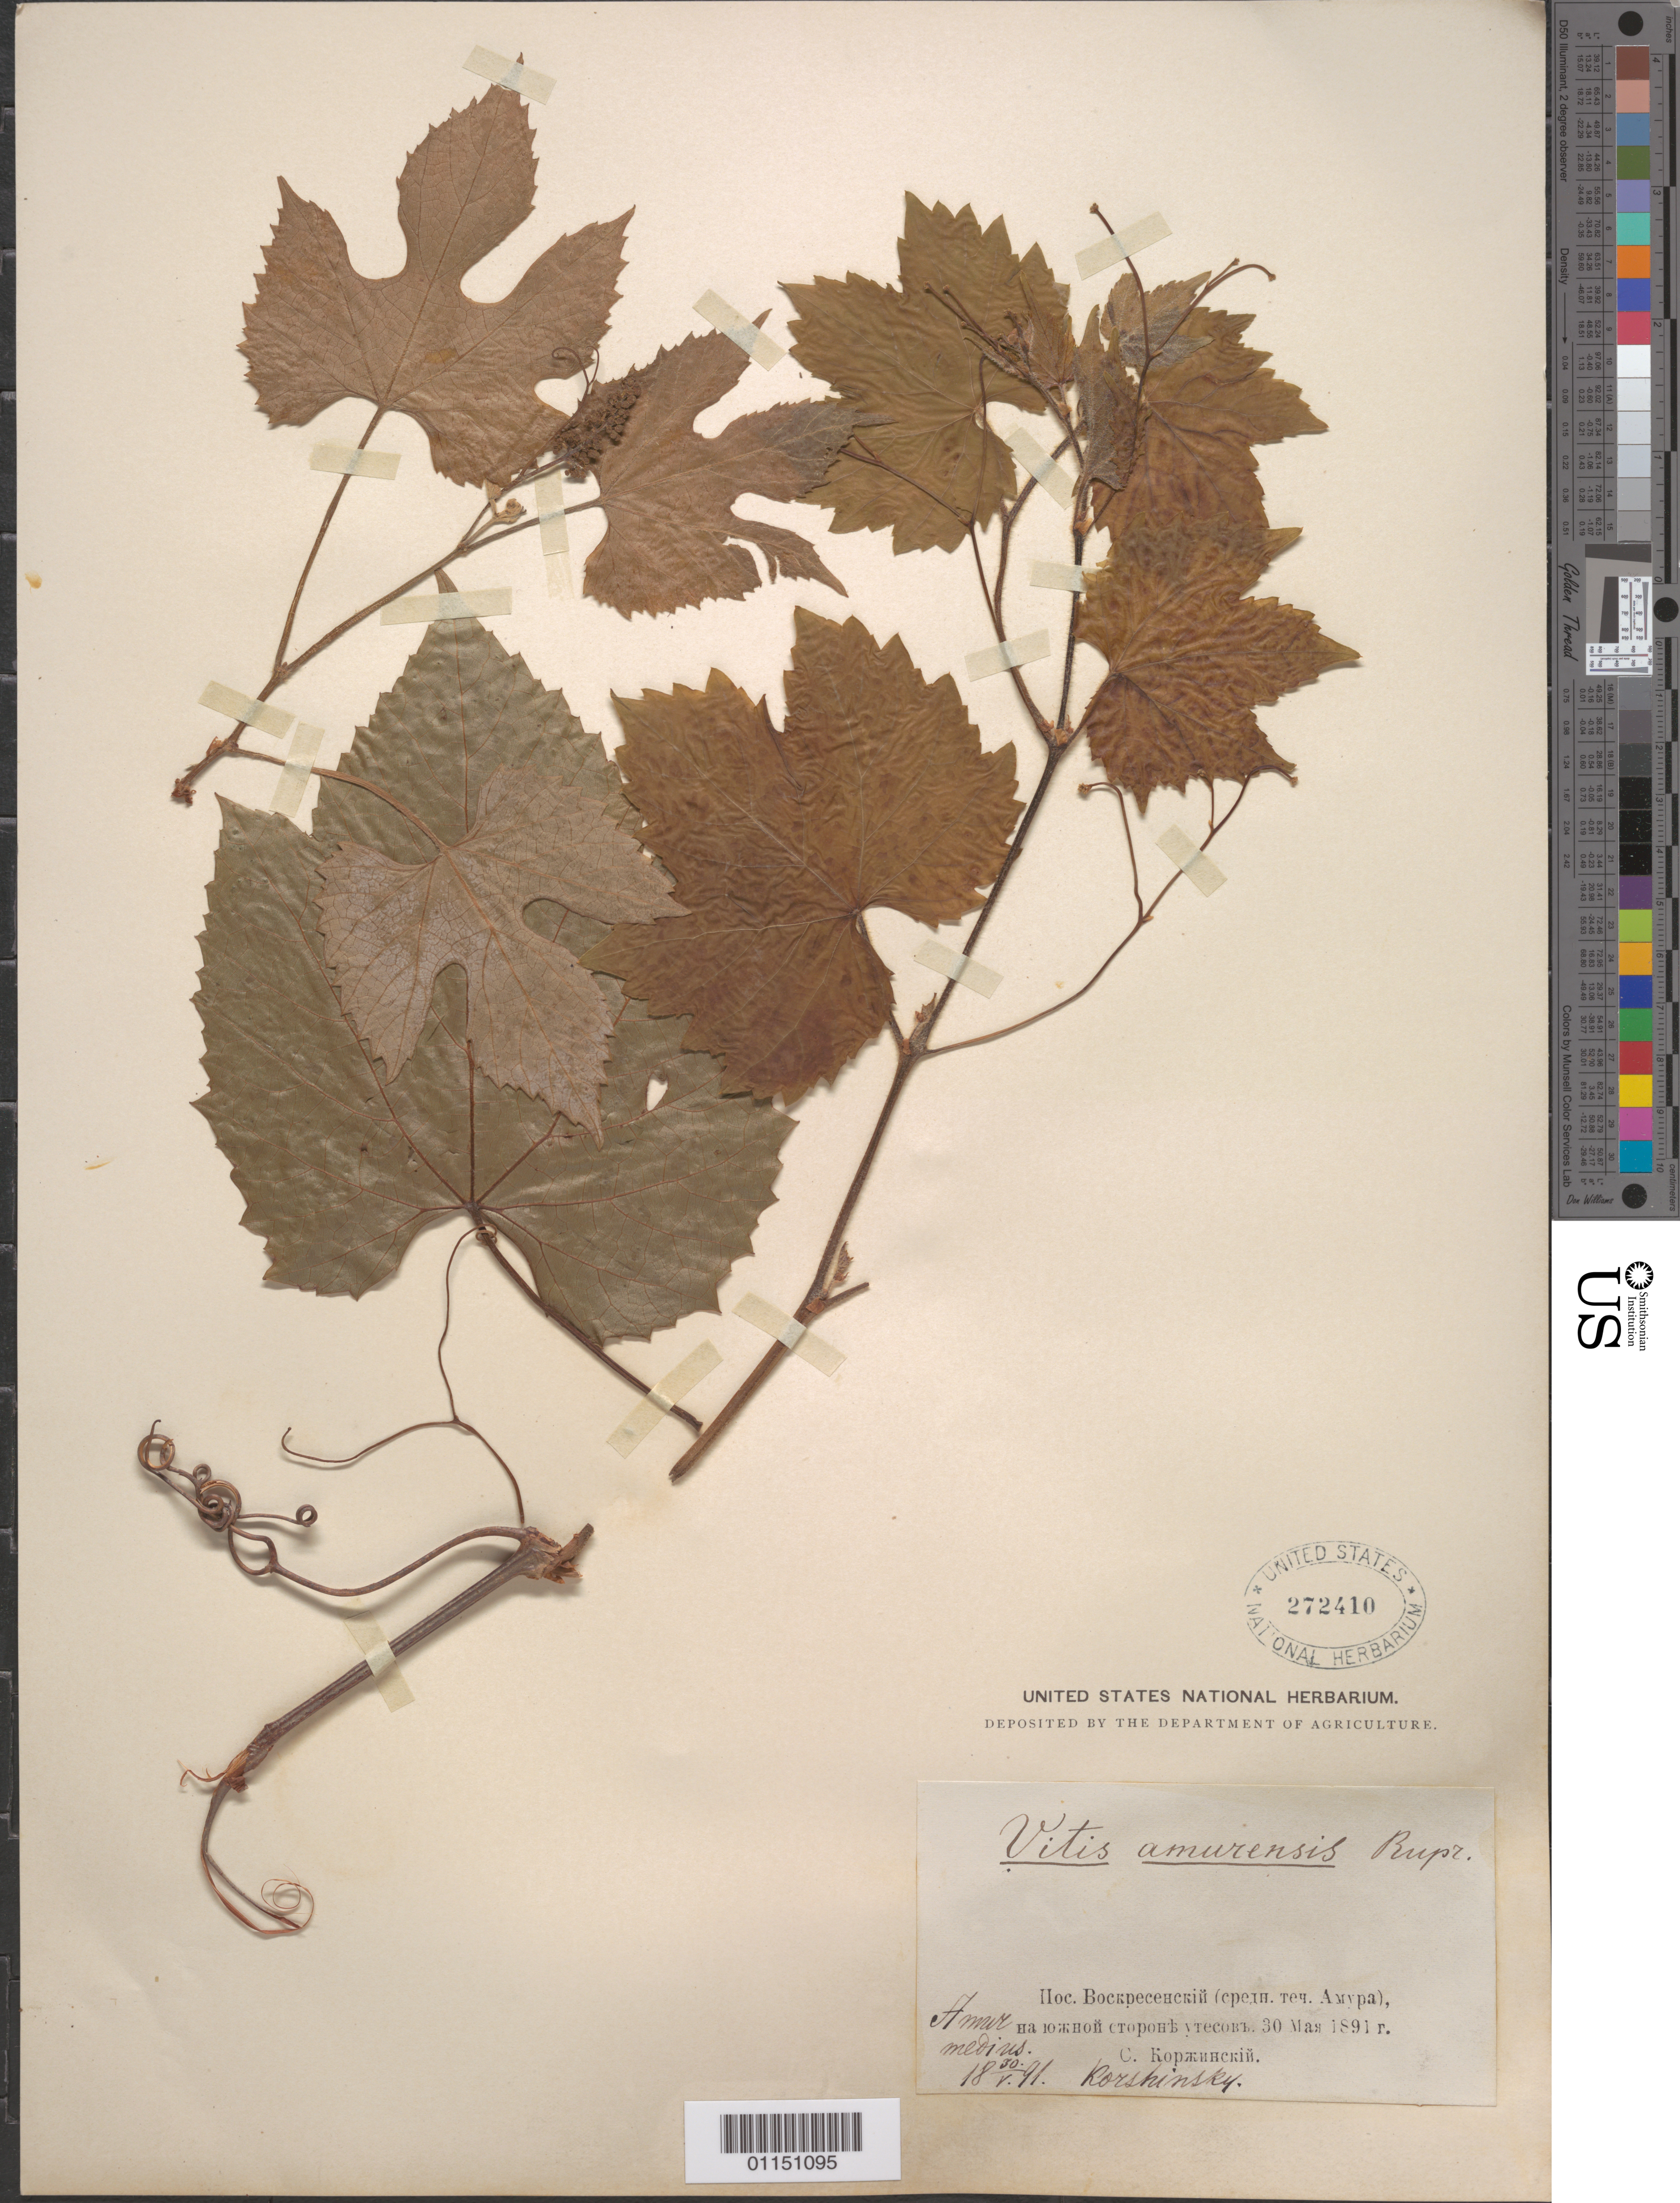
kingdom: Plantae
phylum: Tracheophyta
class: Magnoliopsida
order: Vitales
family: Vitaceae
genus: Vitis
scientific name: Vitis amurensis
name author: Rupr.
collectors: S. I. Korshinsky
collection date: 1891-05-30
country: Russian Federation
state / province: Amur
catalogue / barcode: US 272410